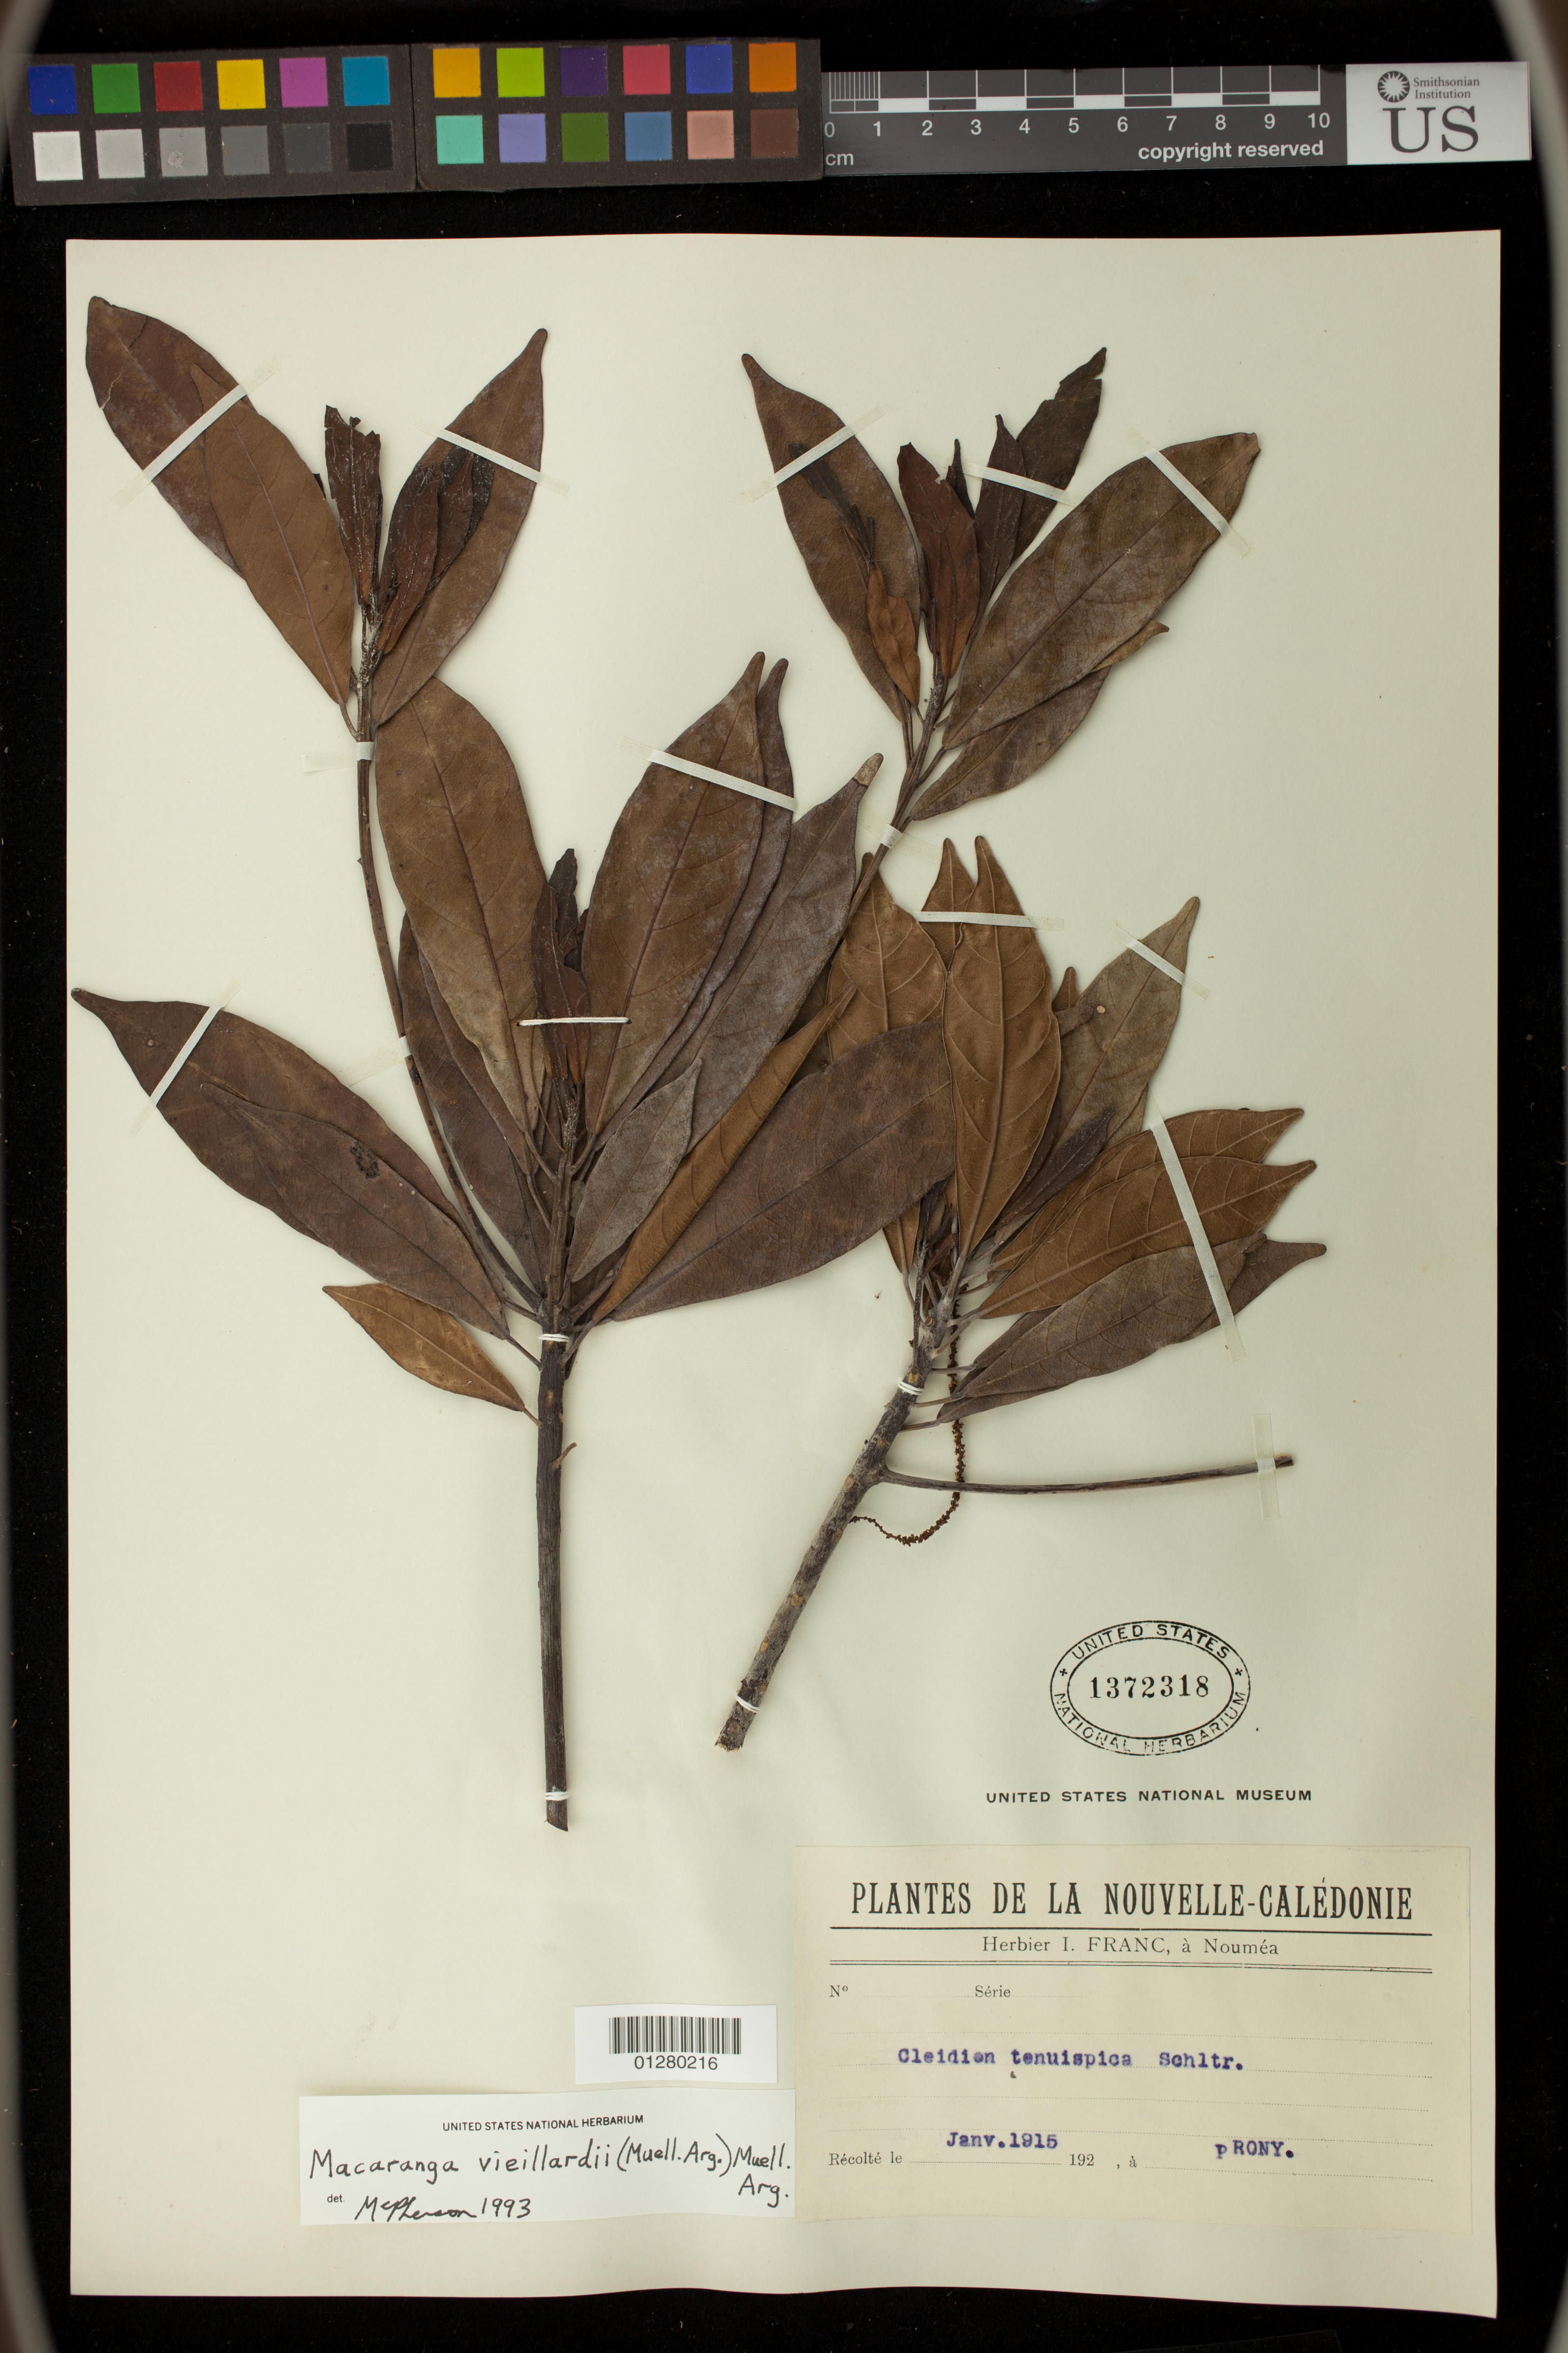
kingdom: Plantae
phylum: Tracheophyta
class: Magnoliopsida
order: Malpighiales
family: Euphorbiaceae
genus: Macaranga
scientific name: Macaranga vieillardii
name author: (Müll. Arg.) Müll. Arg.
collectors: -. McPhenon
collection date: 1915-01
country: France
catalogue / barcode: US 1372318